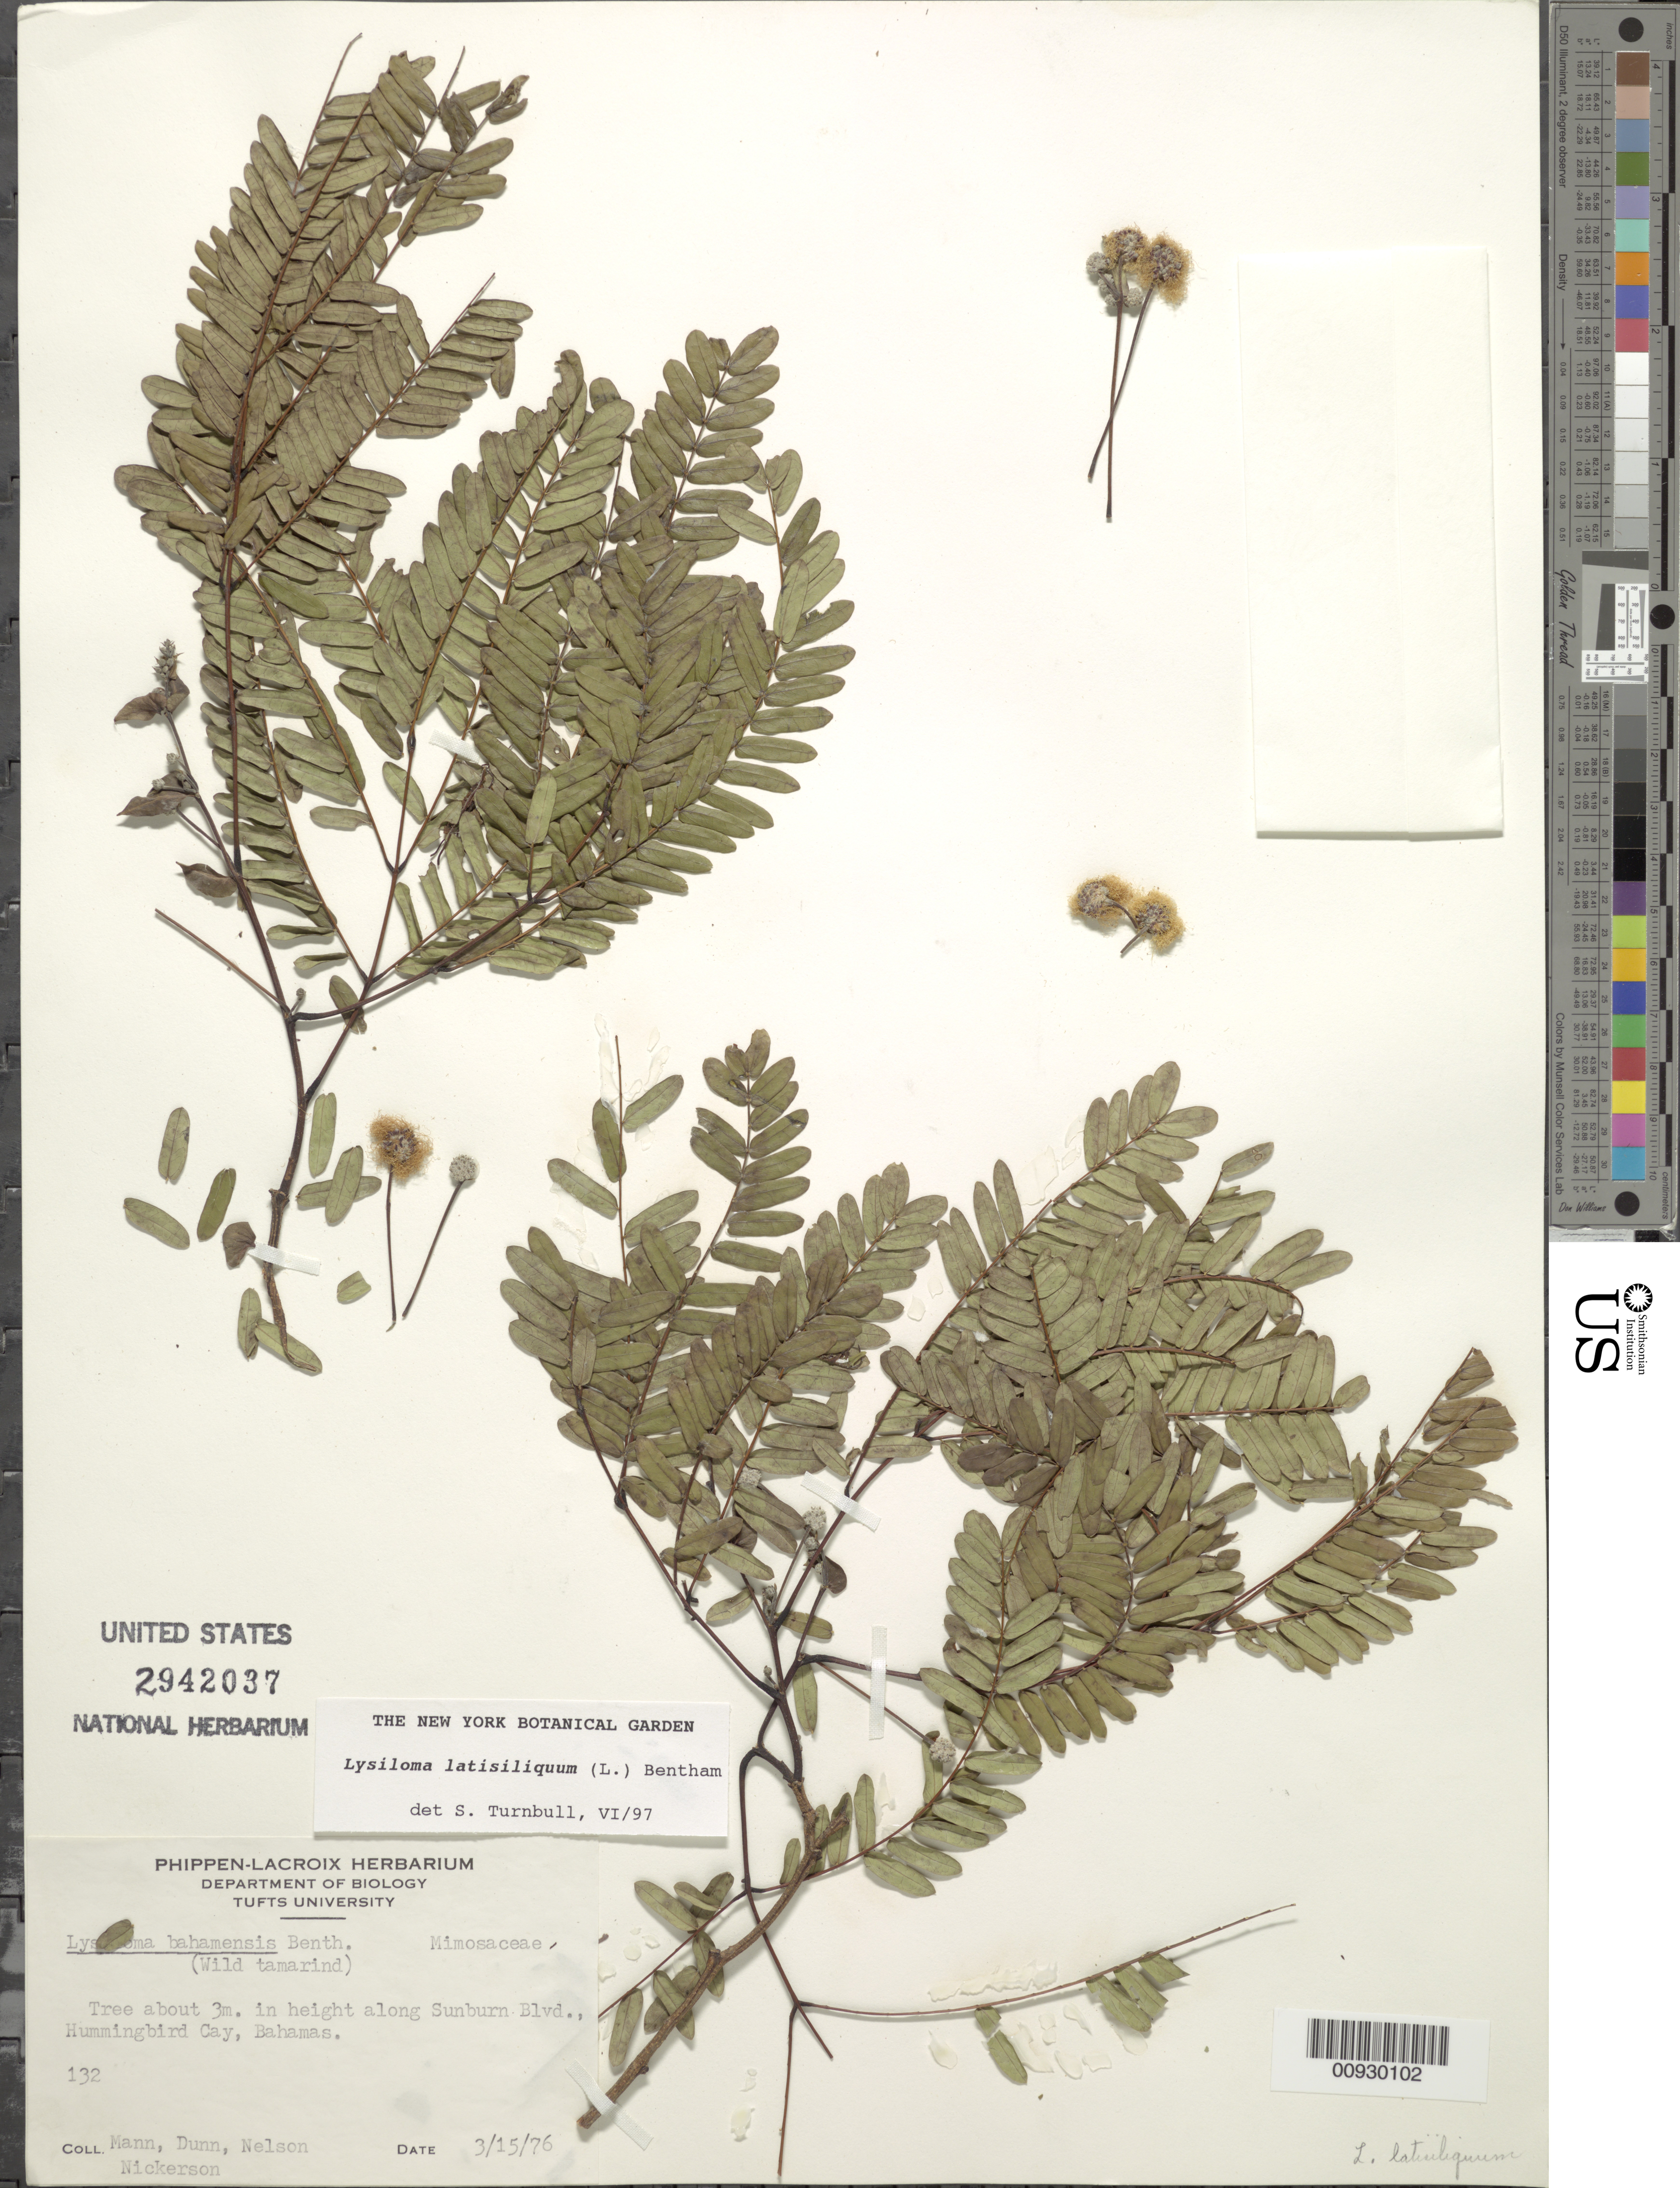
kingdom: Plantae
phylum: Tracheophyta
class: Magnoliopsida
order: Fabales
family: Fabaceae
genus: Lysiloma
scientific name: Lysiloma latisiliquum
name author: (L.) Benth.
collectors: -- Dunn, Mann, --, Nelson, -- & Nickerson, --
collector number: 132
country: Bahamas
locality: along Sunburn Blvd. Hummingbird Cay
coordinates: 0 N, 0 E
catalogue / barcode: US 2942037